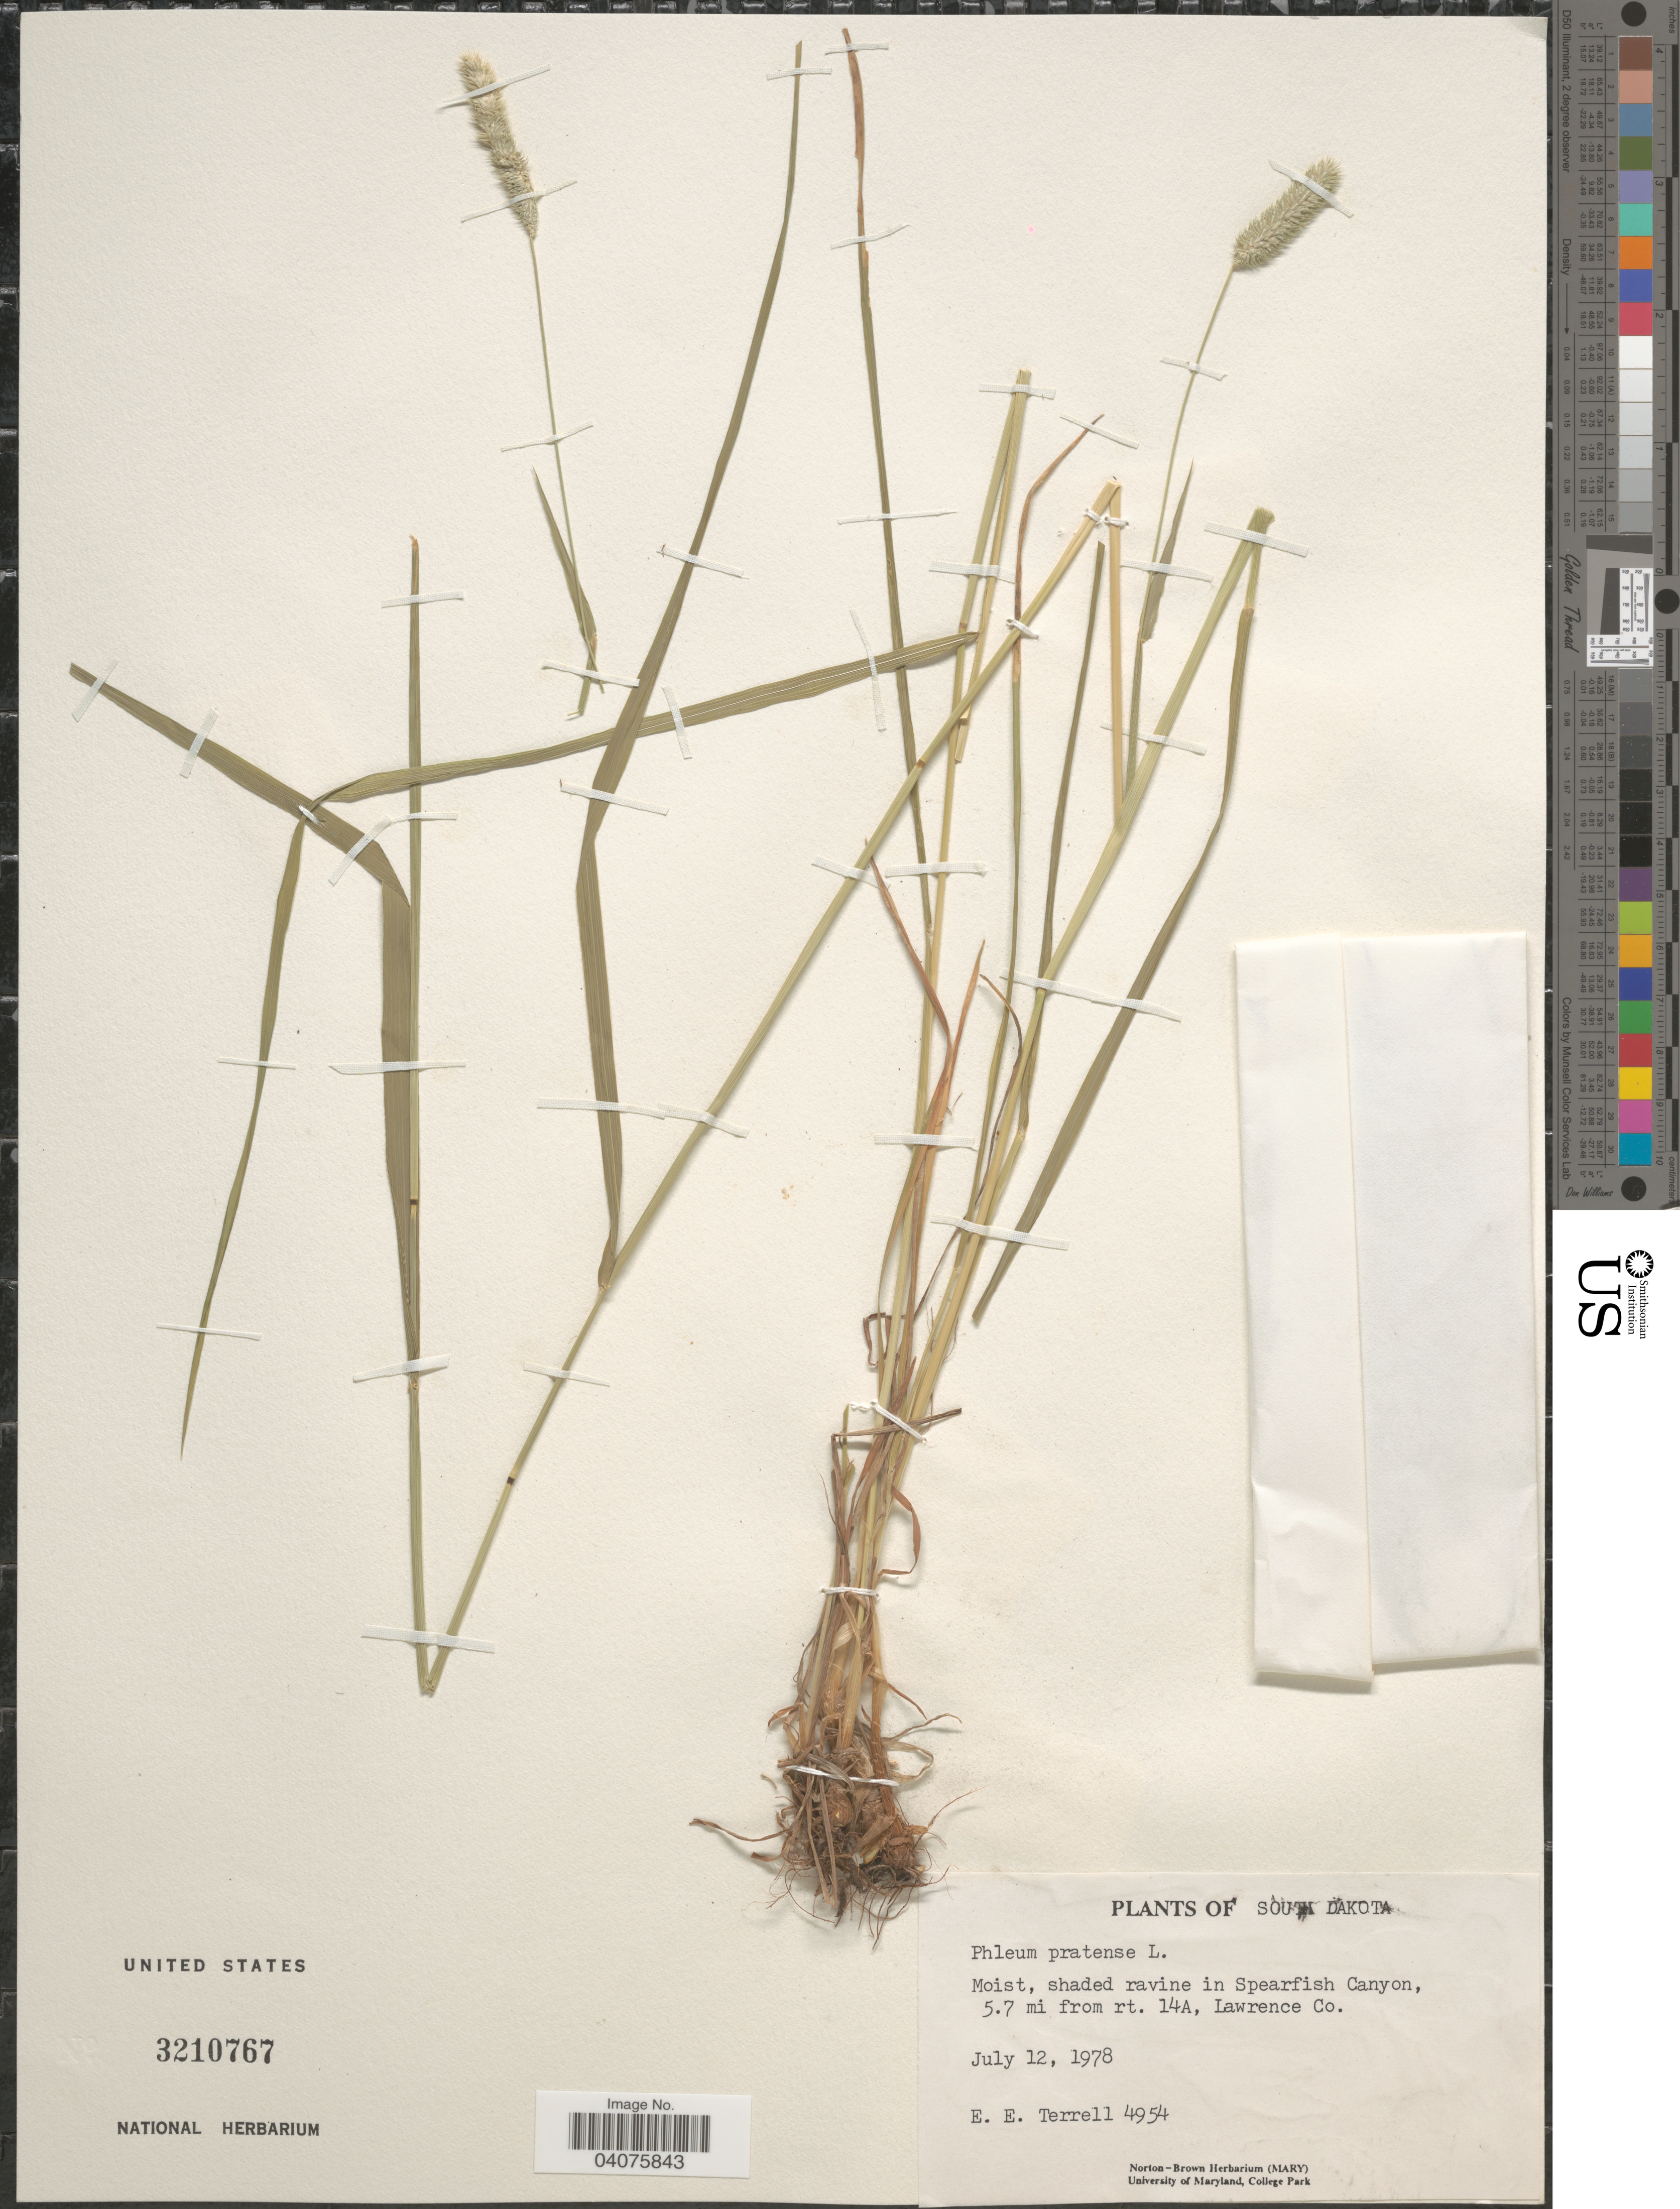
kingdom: Plantae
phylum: Tracheophyta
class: Liliopsida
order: Poales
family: Poaceae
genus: Phleum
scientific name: Phleum pratense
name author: L.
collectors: E. E. Terrell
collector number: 4954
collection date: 1978-07-12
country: United States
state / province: South Dakota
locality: Moist, shaded ravine in Spearfish Canyon, 5.7 mi from rt. 14A, Lawrence Co.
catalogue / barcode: US 3210767